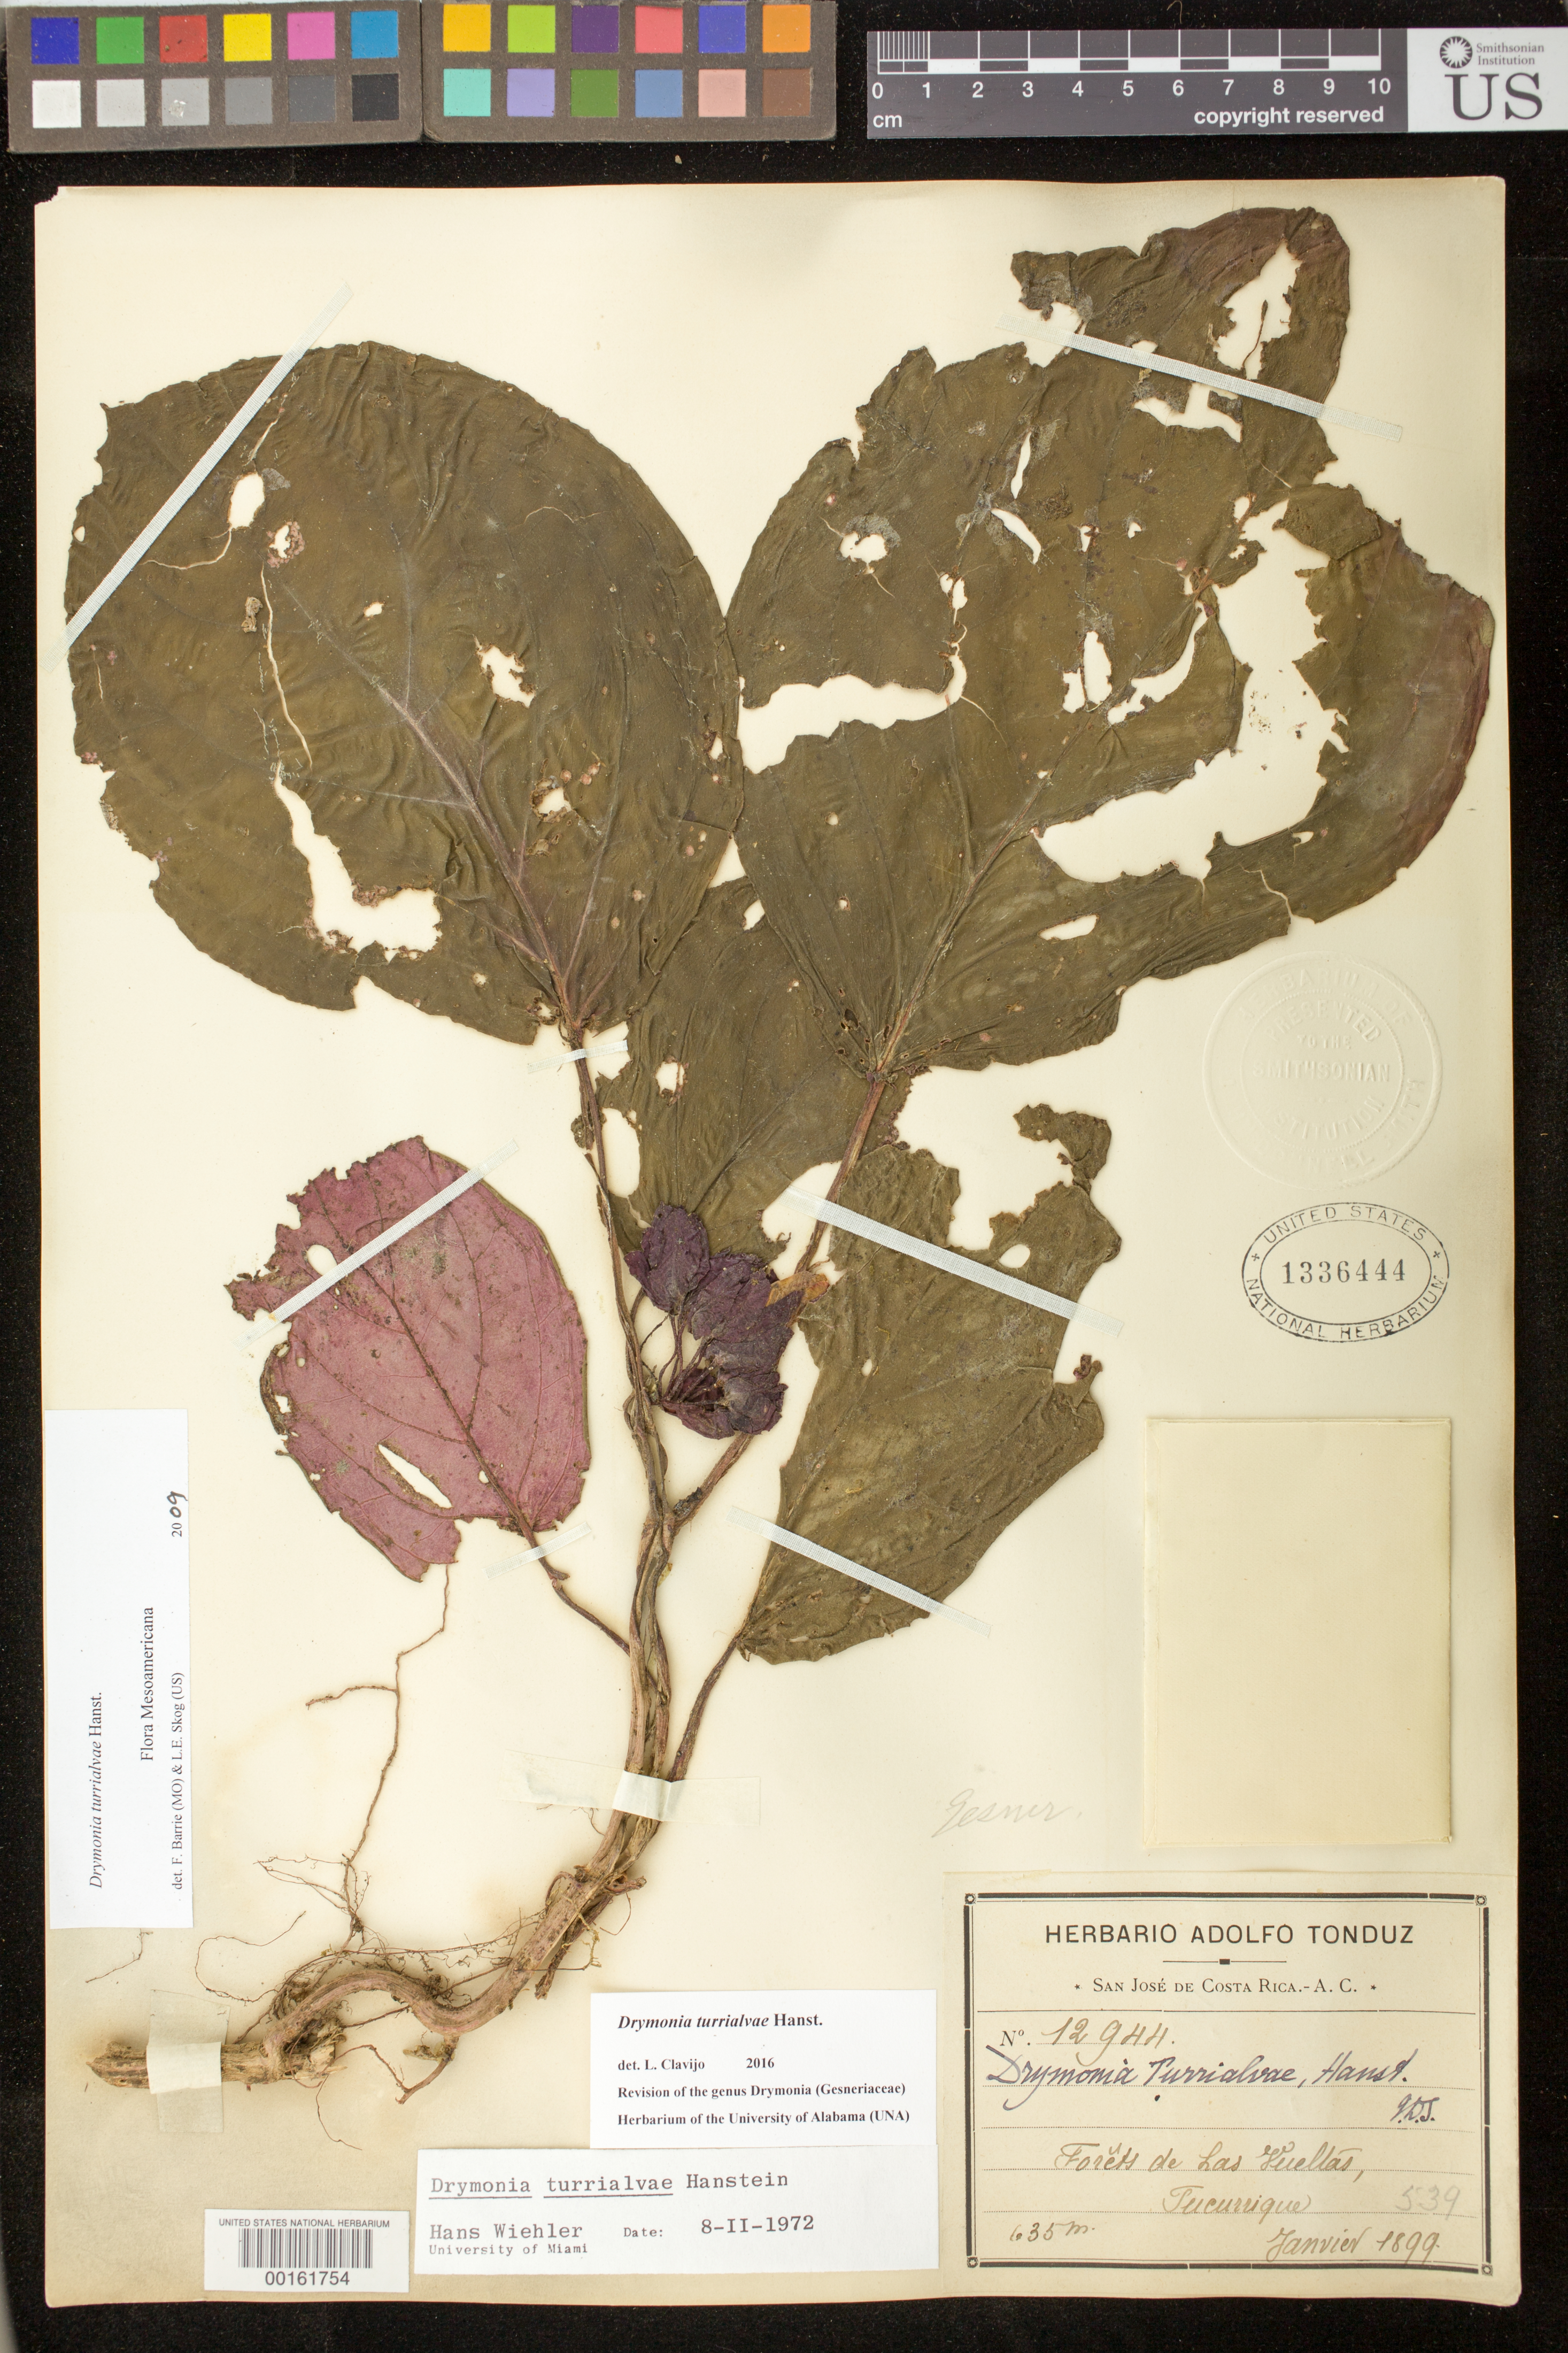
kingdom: Plantae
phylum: Tracheophyta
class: Magnoliopsida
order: Lamiales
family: Gesneriaceae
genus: Drymonia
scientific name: Drymonia turrialvae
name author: Hanst.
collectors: A. Tonduz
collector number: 12944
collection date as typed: Jan 1899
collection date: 1899-01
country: Costa Rica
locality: Forests of Las Vueltas, Tucurrique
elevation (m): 635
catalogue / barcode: US 1336444